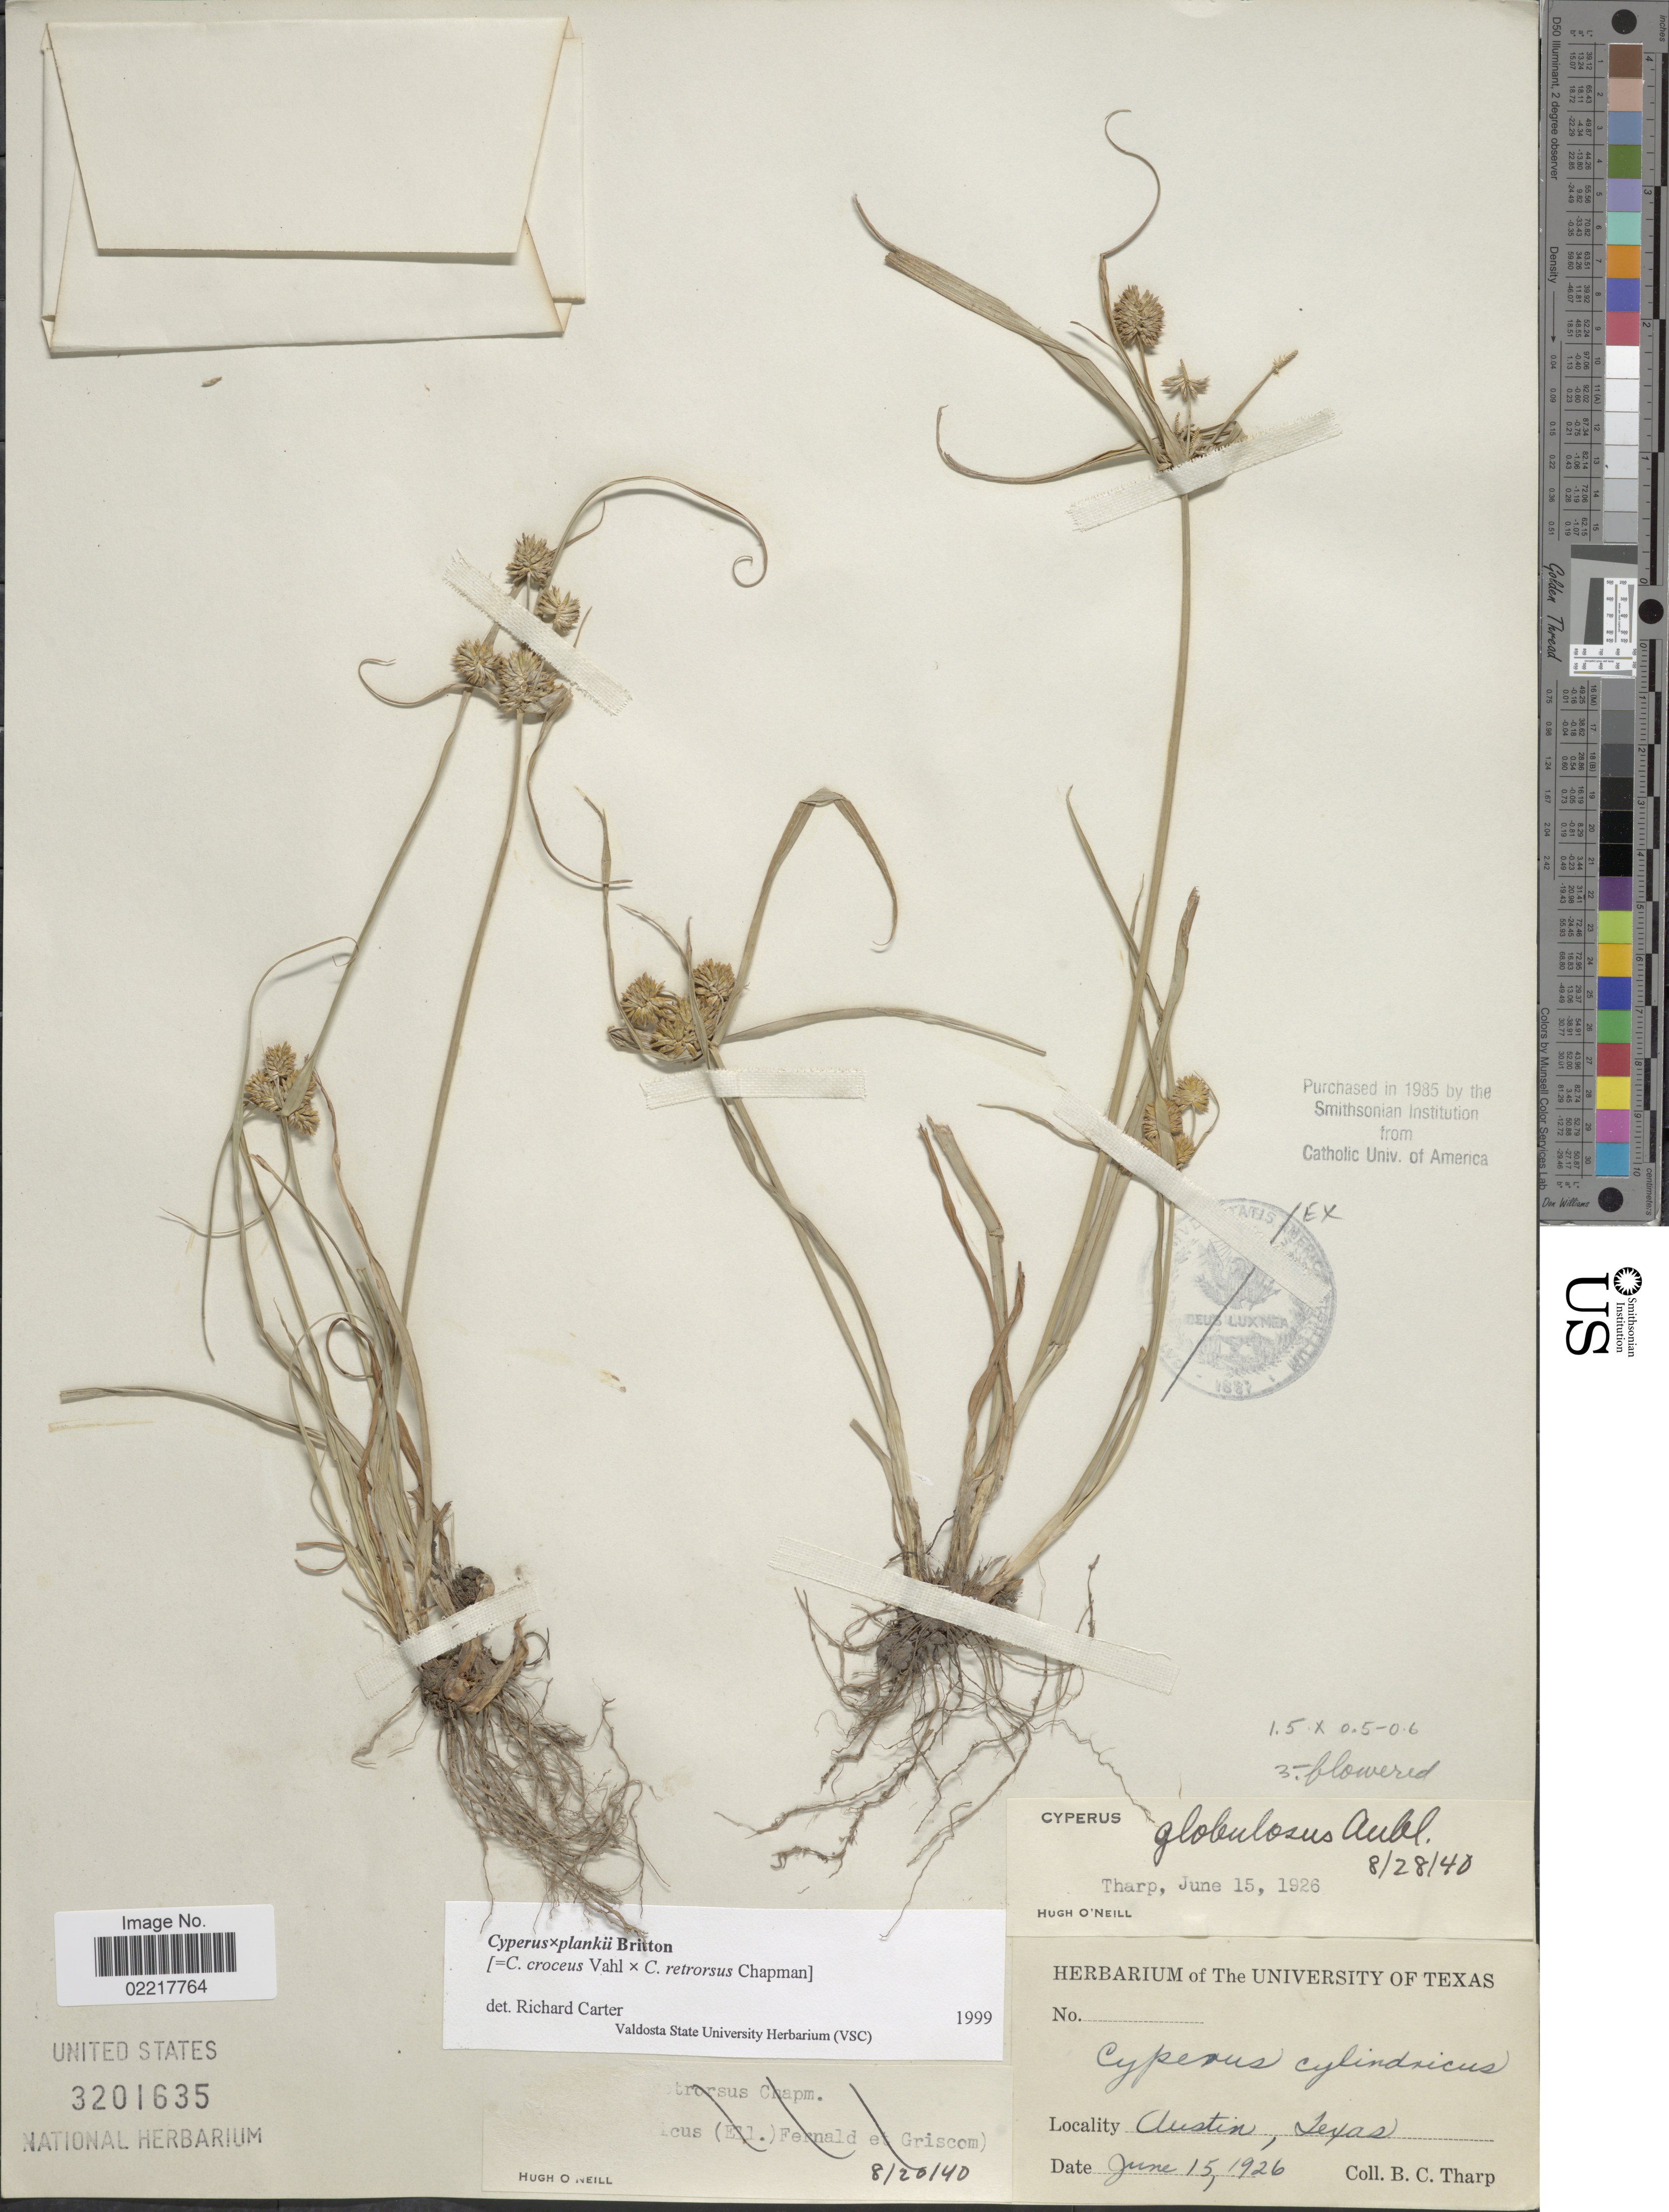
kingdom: Plantae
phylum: Tracheophyta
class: Liliopsida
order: Poales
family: Cyperaceae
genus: Cyperus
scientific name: Cyperus x plankii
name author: Britton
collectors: B. C. Tharp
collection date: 1926-06-15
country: United States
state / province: Texas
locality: Austin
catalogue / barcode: US 3201635